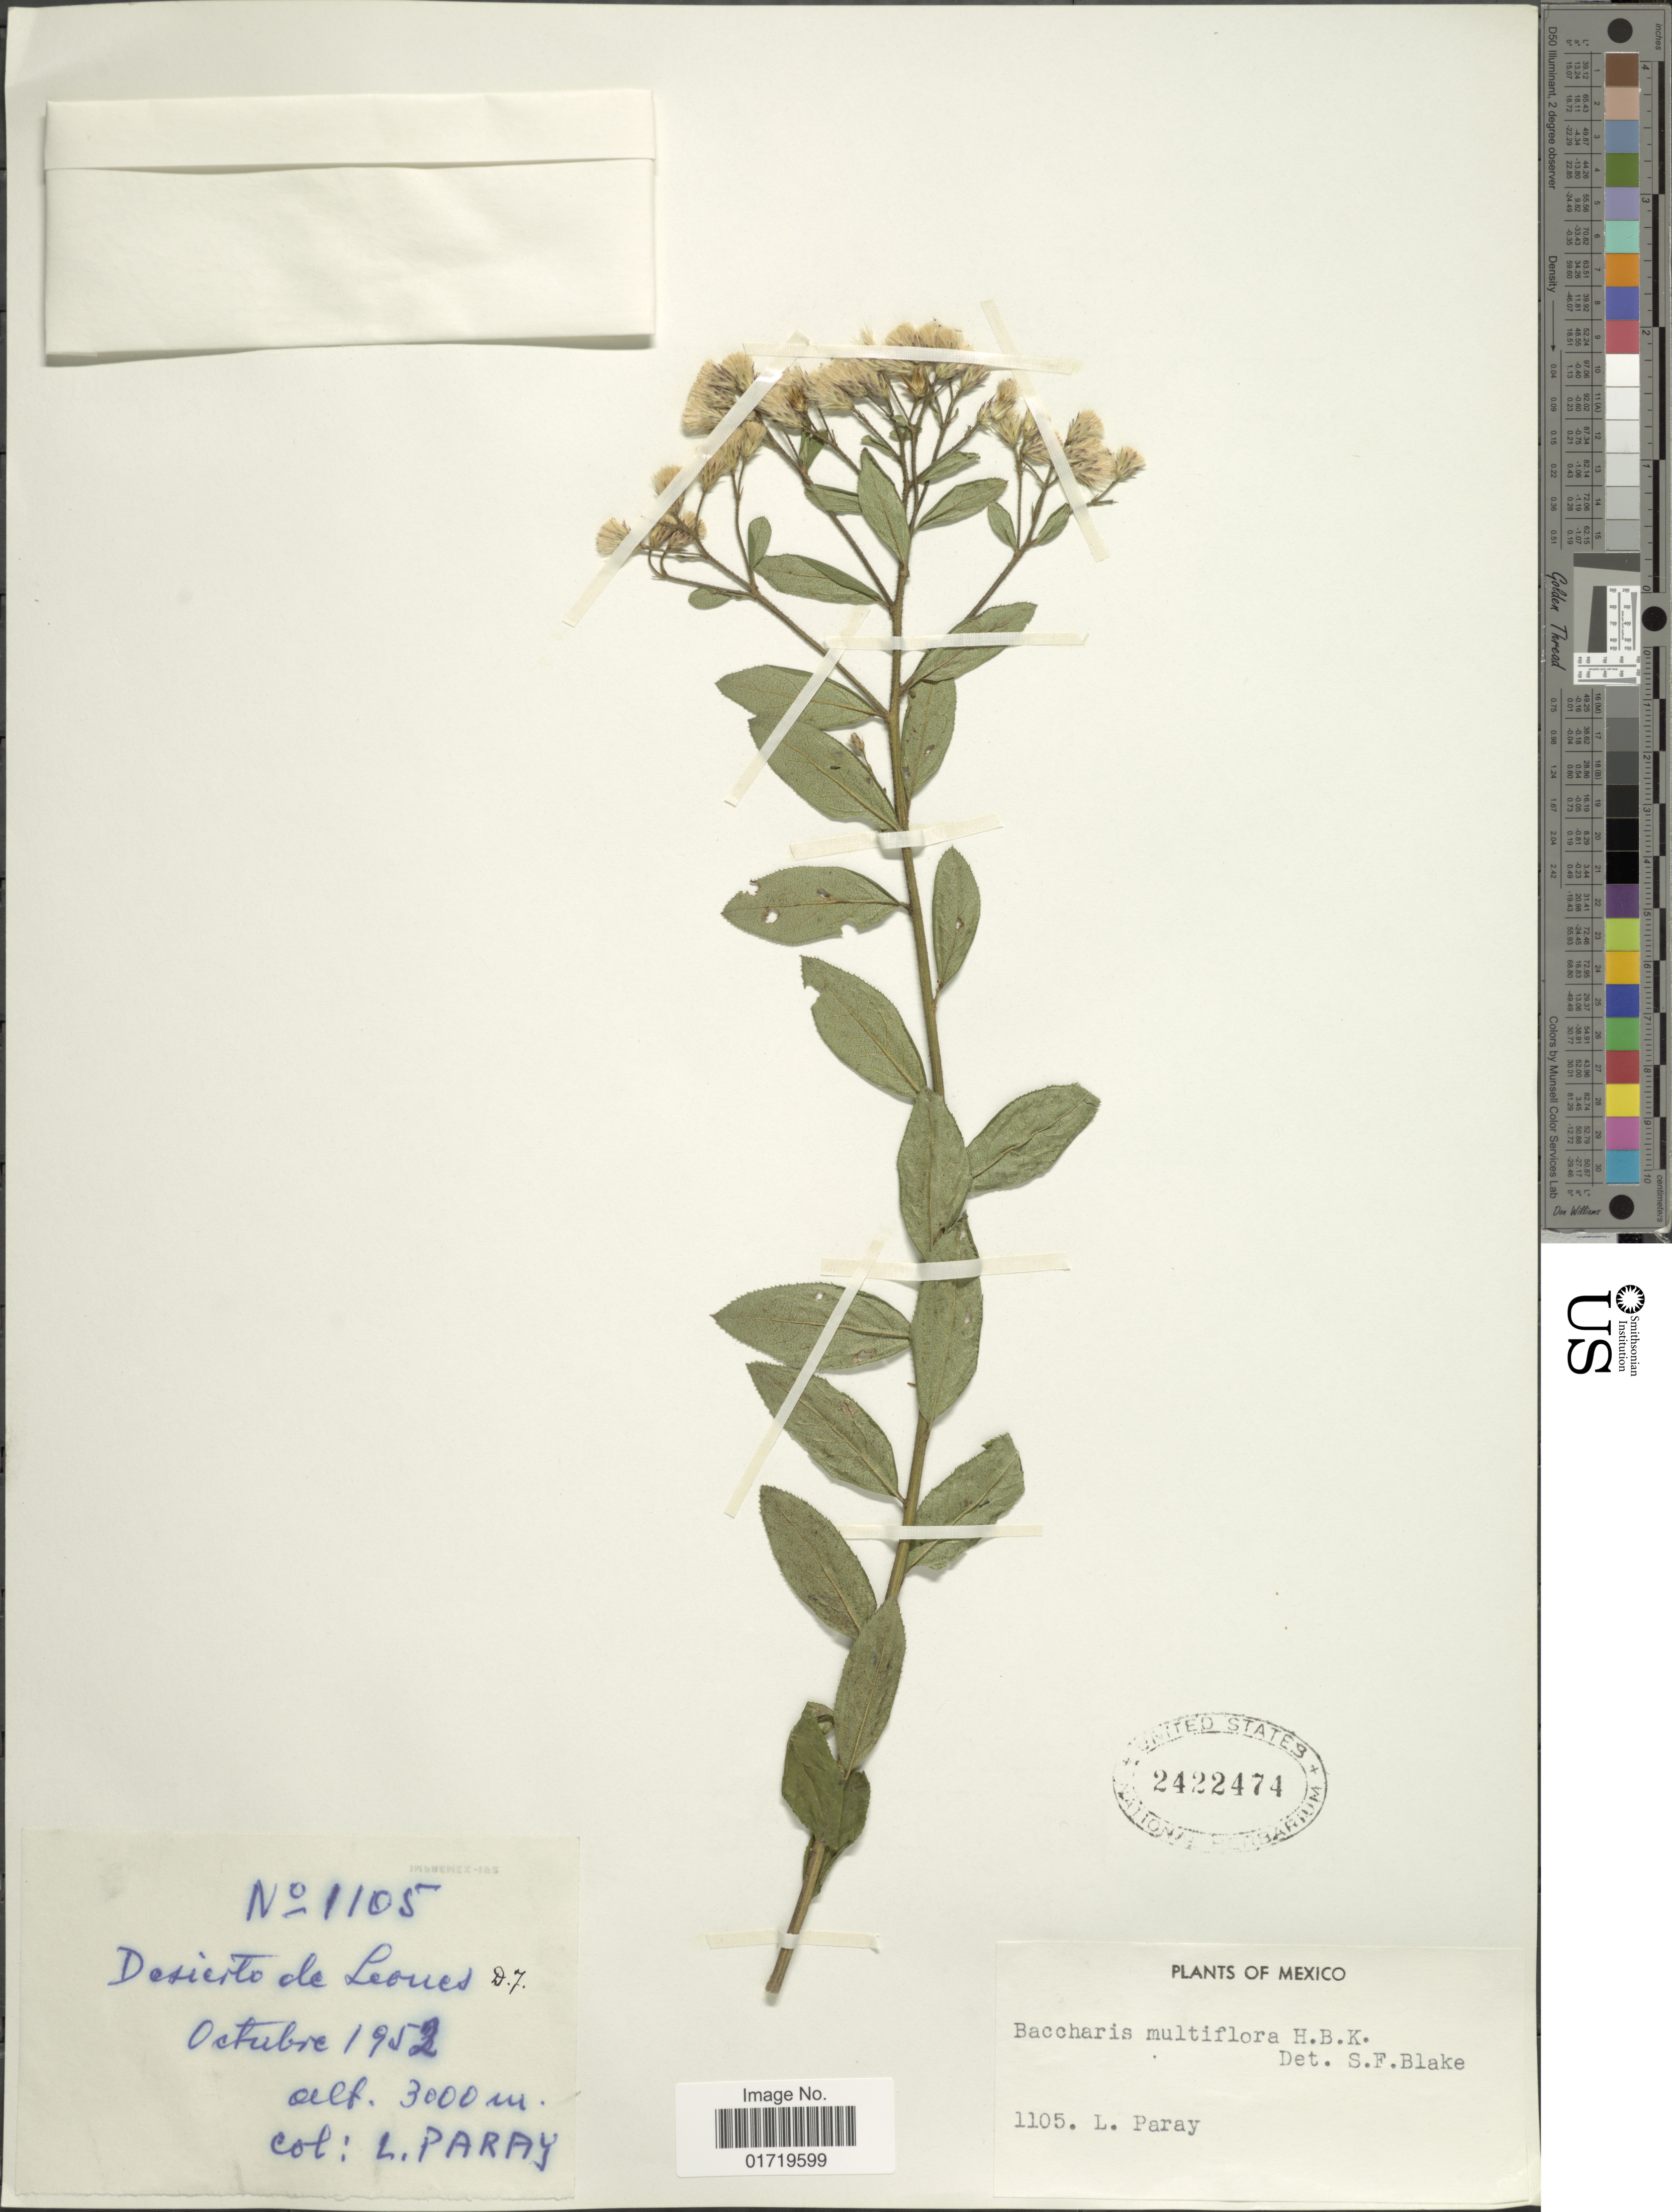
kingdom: Plantae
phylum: Tracheophyta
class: Magnoliopsida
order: Asterales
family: Asteraceae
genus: Baccharis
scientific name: Baccharis multiflora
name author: Kunth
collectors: L. Paray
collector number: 1105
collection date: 1952-10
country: Mexico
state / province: Distrito Federal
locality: Desierto de Leones, D. F.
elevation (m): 3000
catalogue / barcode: US 2422474